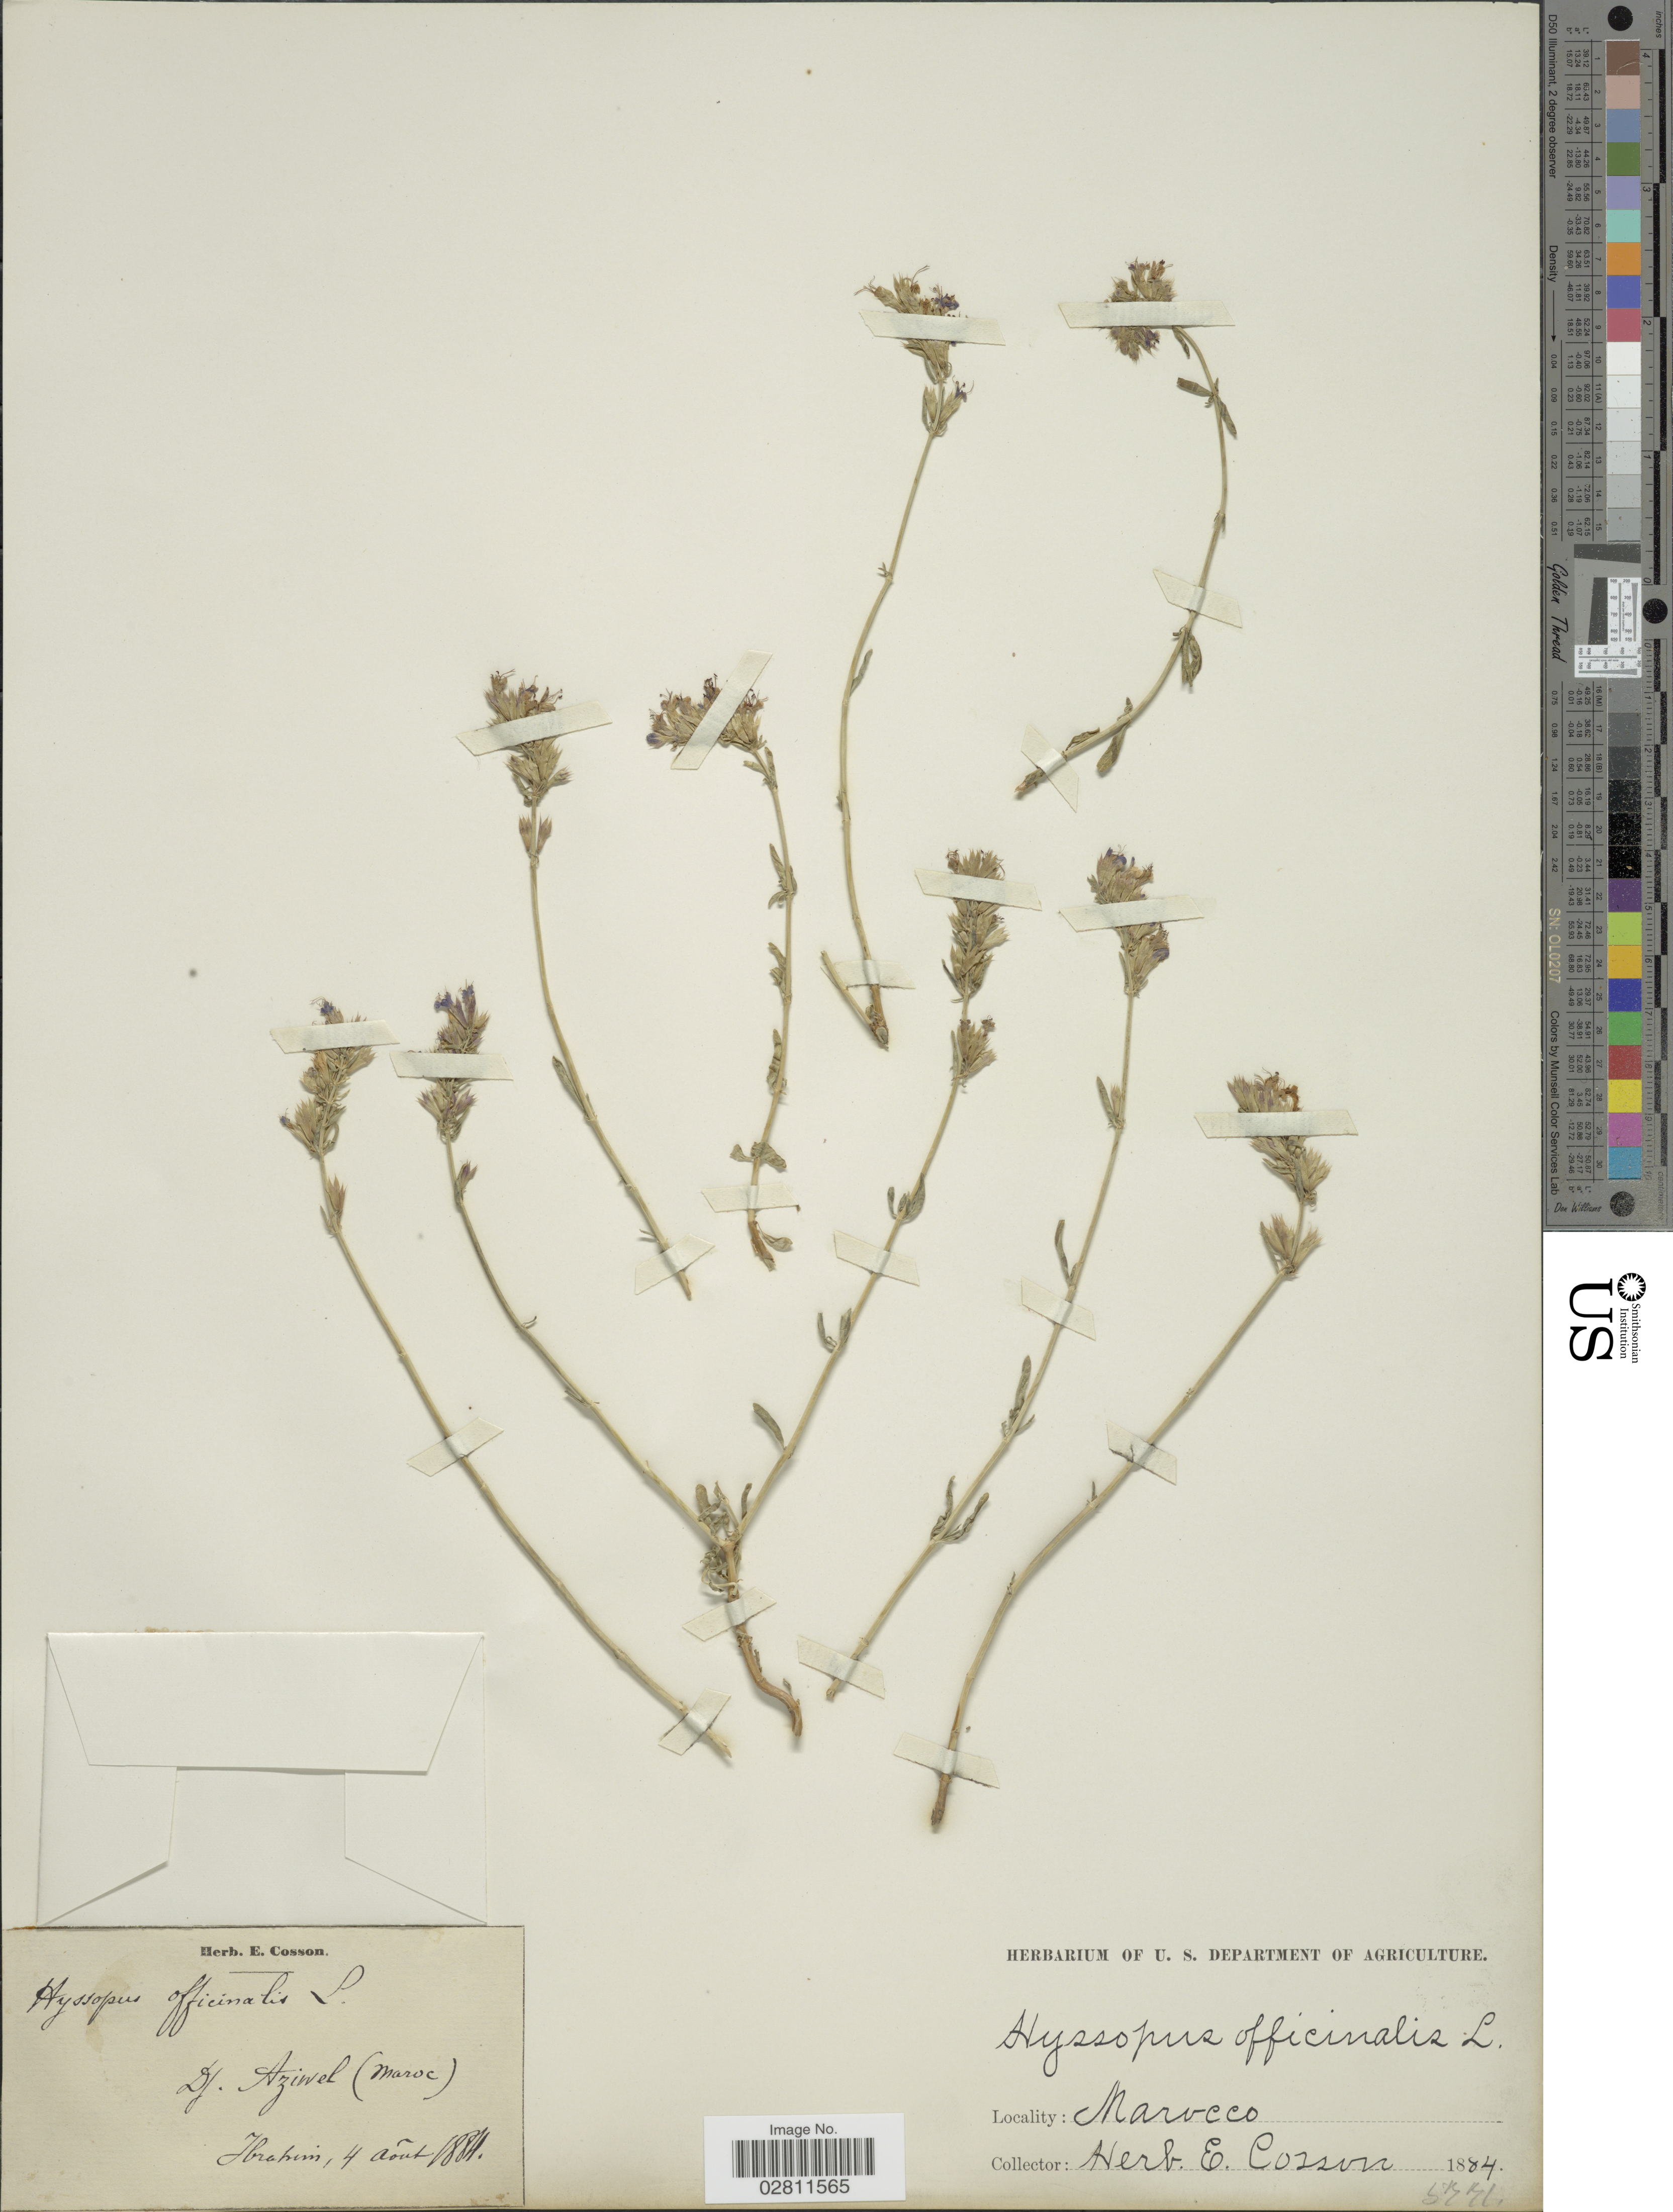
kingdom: Plantae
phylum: Tracheophyta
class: Magnoliopsida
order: Lamiales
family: Lamiaceae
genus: Hyssopus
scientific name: Hyssopus officinalis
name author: L.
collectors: -. Ibrahim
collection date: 1884-08-04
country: Morocco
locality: Dj. Aziwel (Maroc).